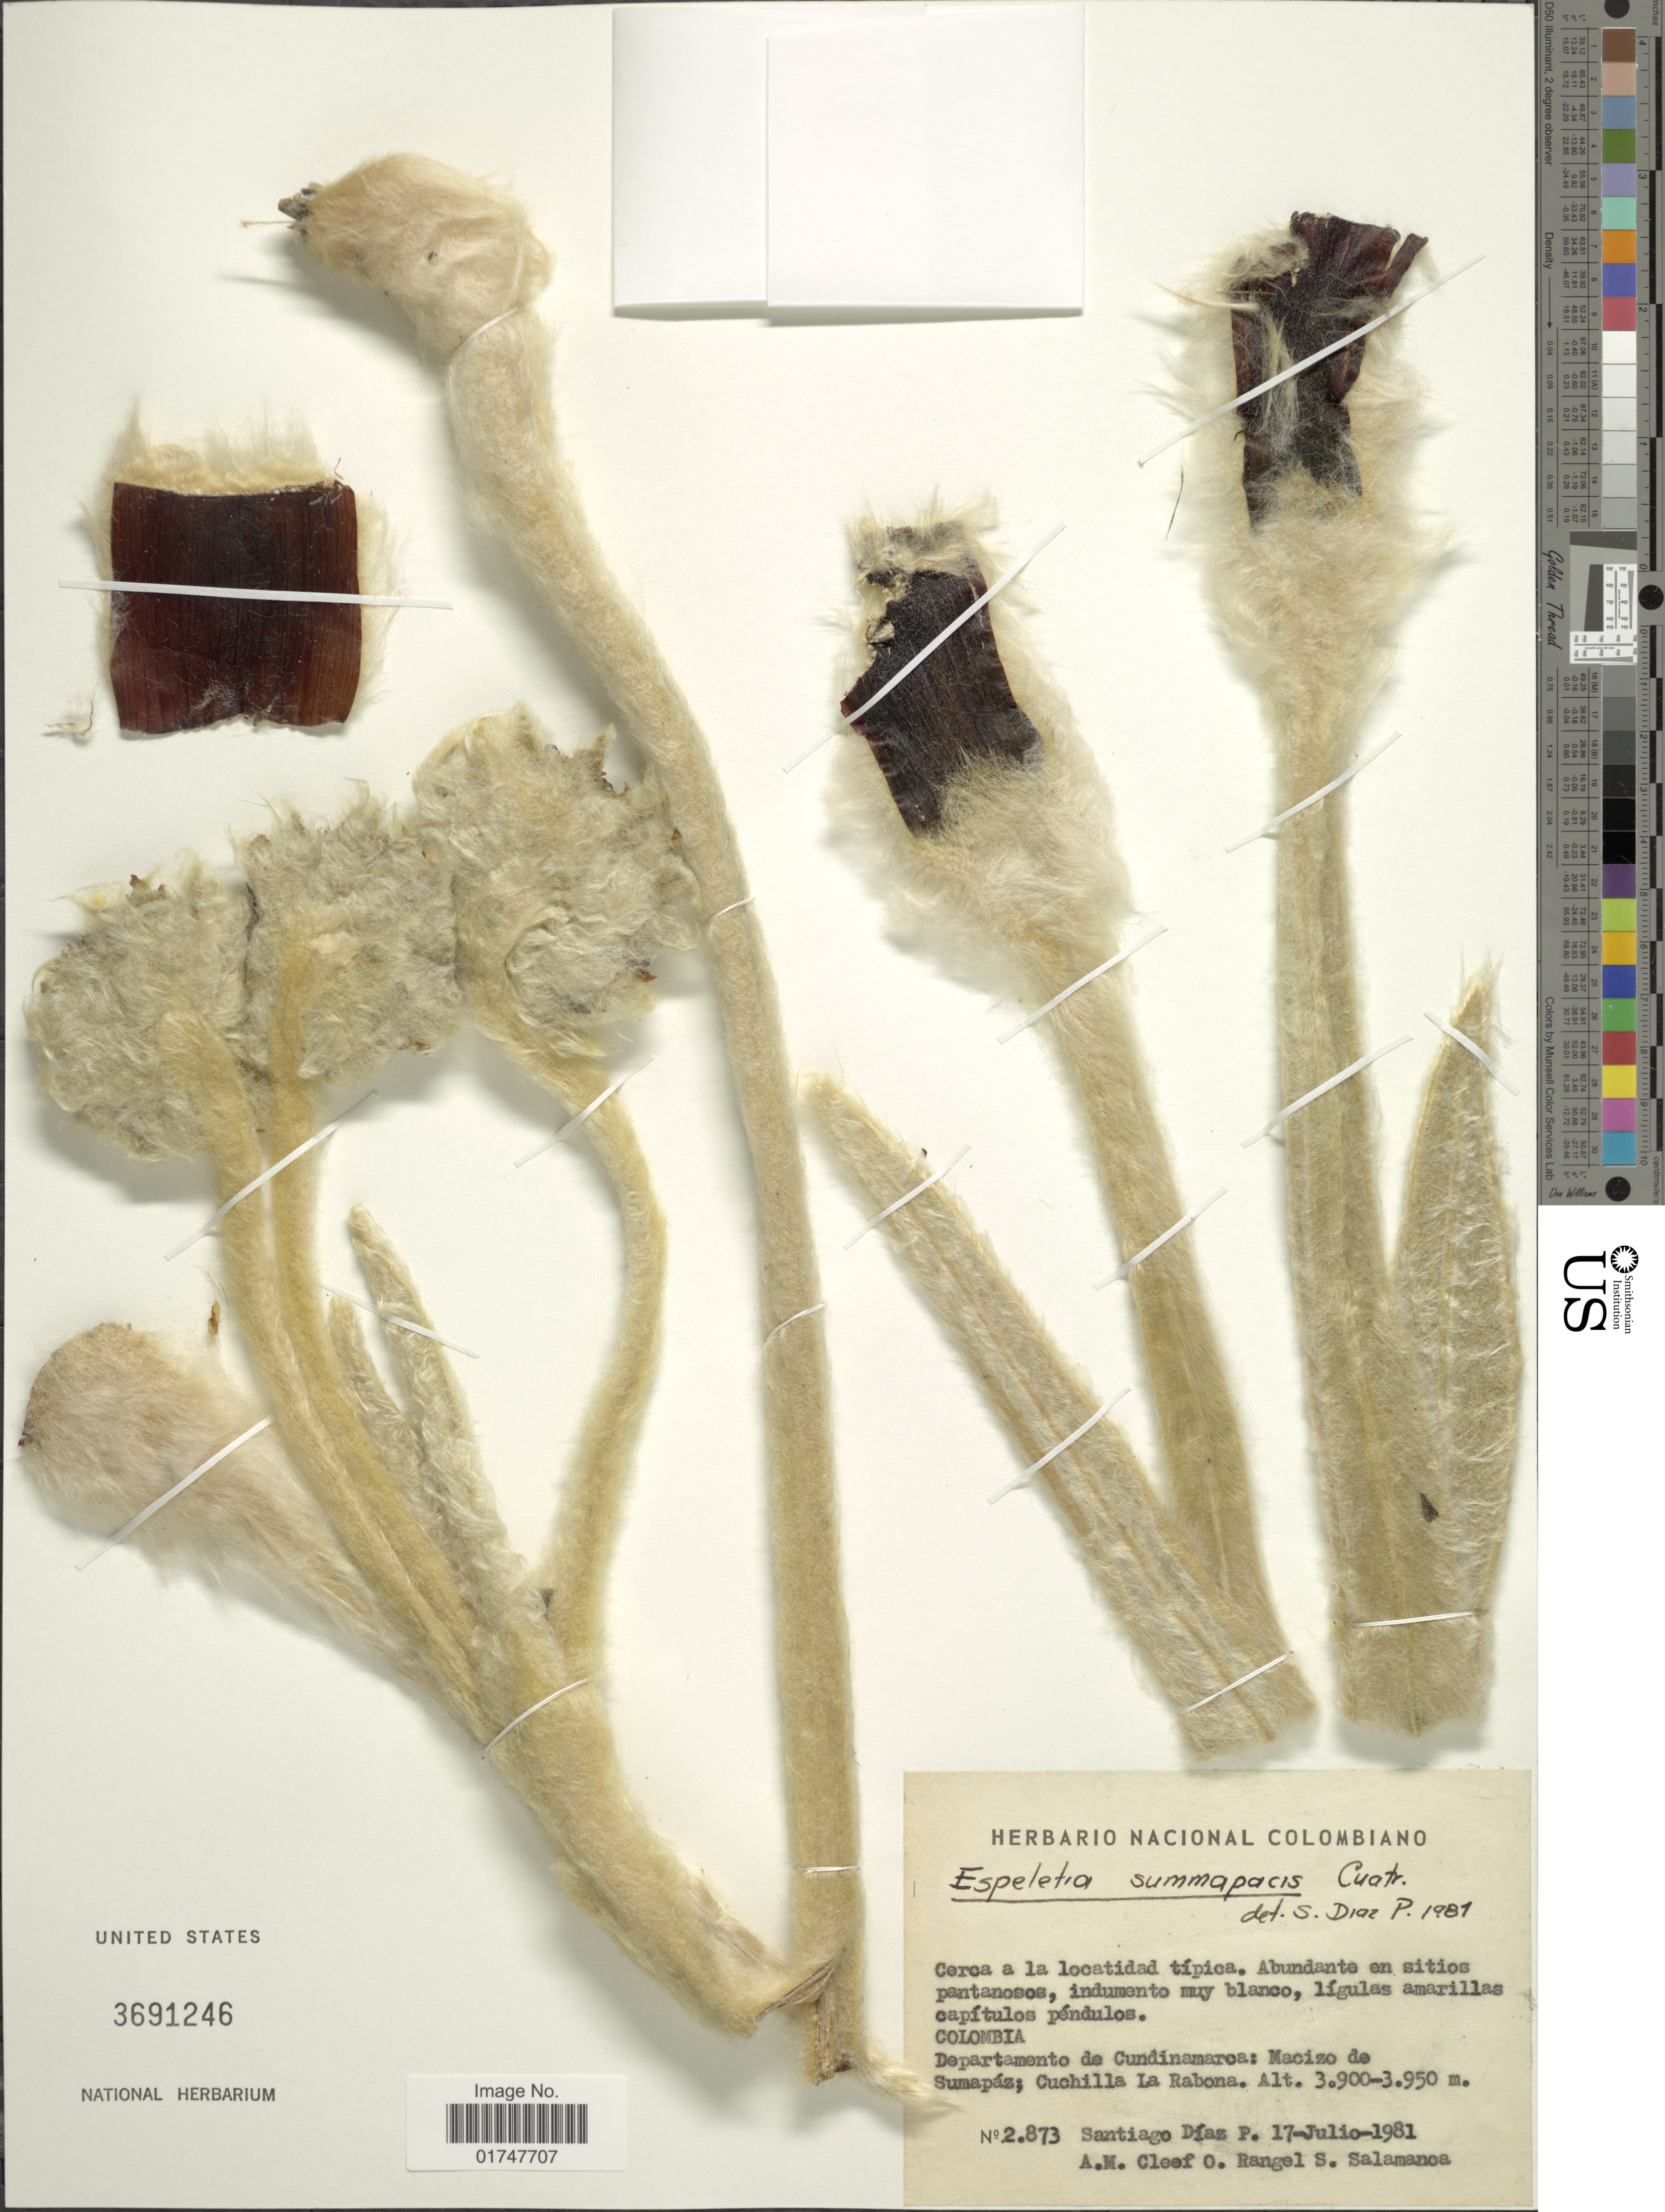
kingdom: Plantae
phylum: Tracheophyta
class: Magnoliopsida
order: Asterales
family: Asteraceae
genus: Espeletia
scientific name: Espeletia summapacis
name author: Cuatrec.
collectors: S. Díaz Píedrahíta, A. M. Cleef, O. Rangel & S. Salamanca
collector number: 2873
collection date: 1981-07-17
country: Colombia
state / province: Cundinamarca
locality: Macizo de Sumapáz; Cuchilla La Rabona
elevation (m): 3900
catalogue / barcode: US 3691246